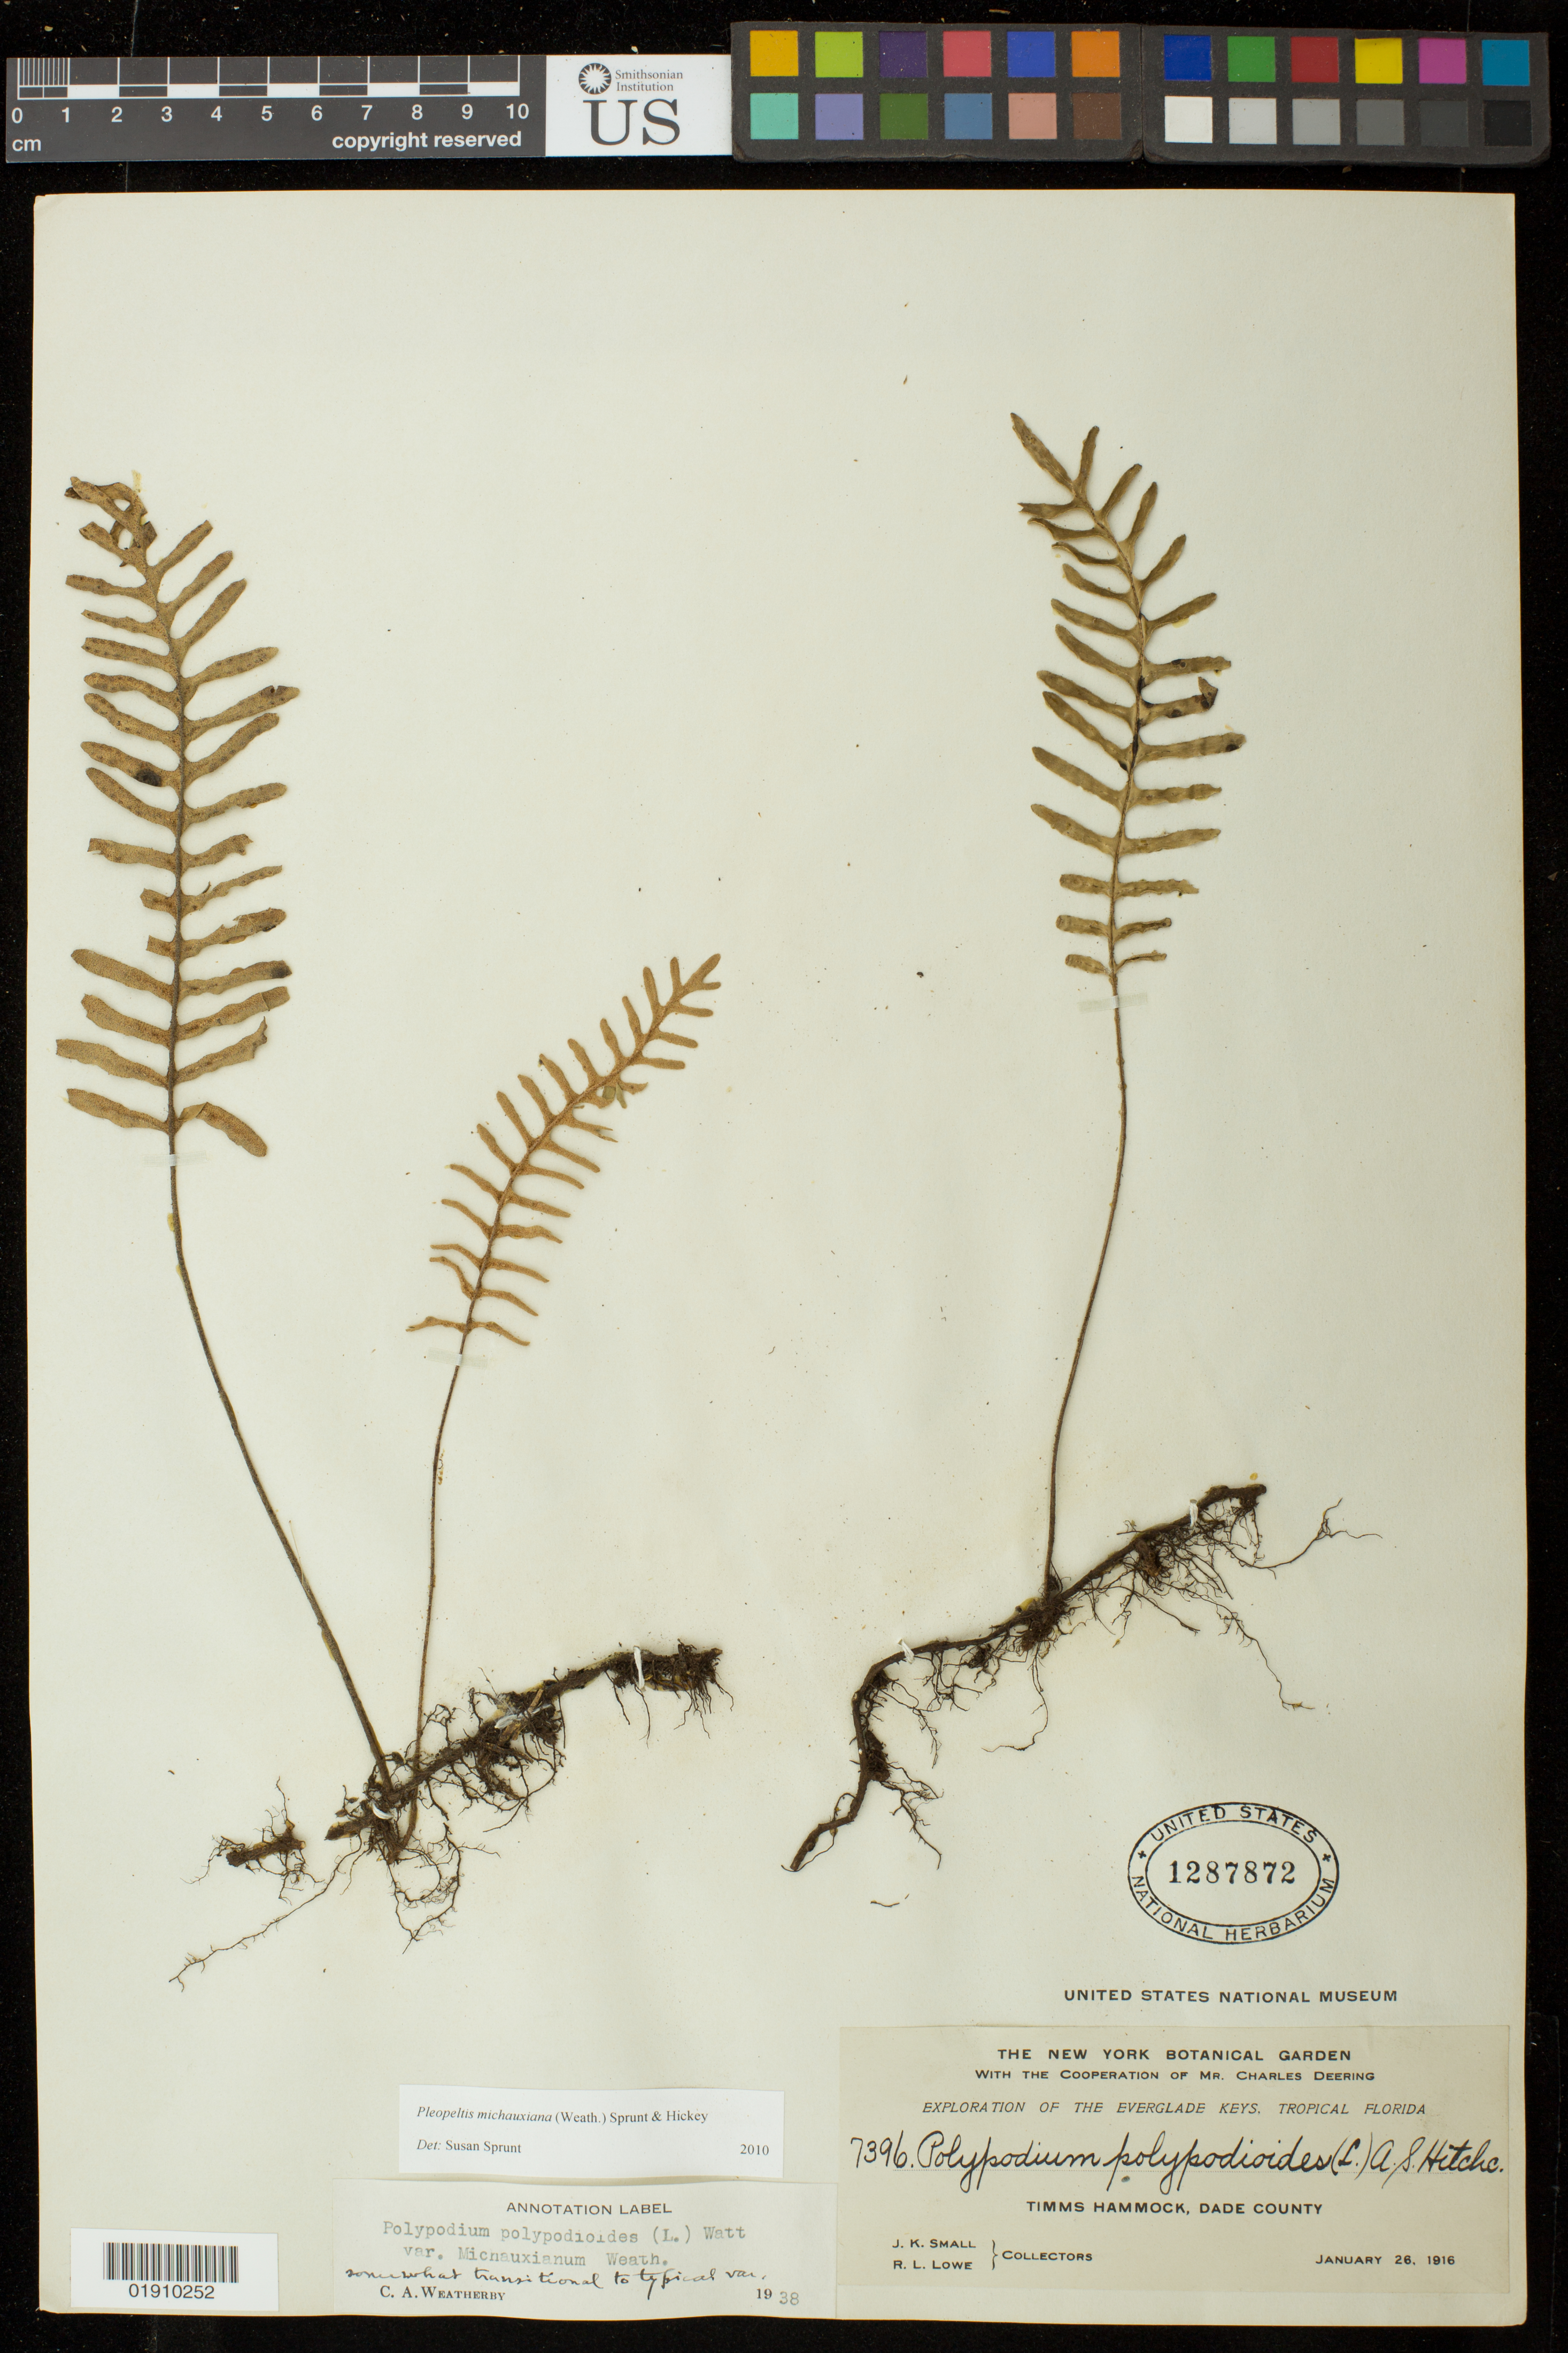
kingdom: Plantae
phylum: Tracheophyta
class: Polypodiopsida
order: Polypodiales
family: Polypodiaceae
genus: Pleopeltis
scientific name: Pleopeltis michauxiana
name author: (Weath.) Hickey & Sprunt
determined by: Sprunt, S. V.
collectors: J. K. Small & R. L. Lowe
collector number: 7396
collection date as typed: January 26, 1916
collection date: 1916-01-28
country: United States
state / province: Florida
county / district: Miami-Dade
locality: Exploration of the Everglade Keys, Tropical Florida, Timms Hammock, Dade County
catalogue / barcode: US 1287872